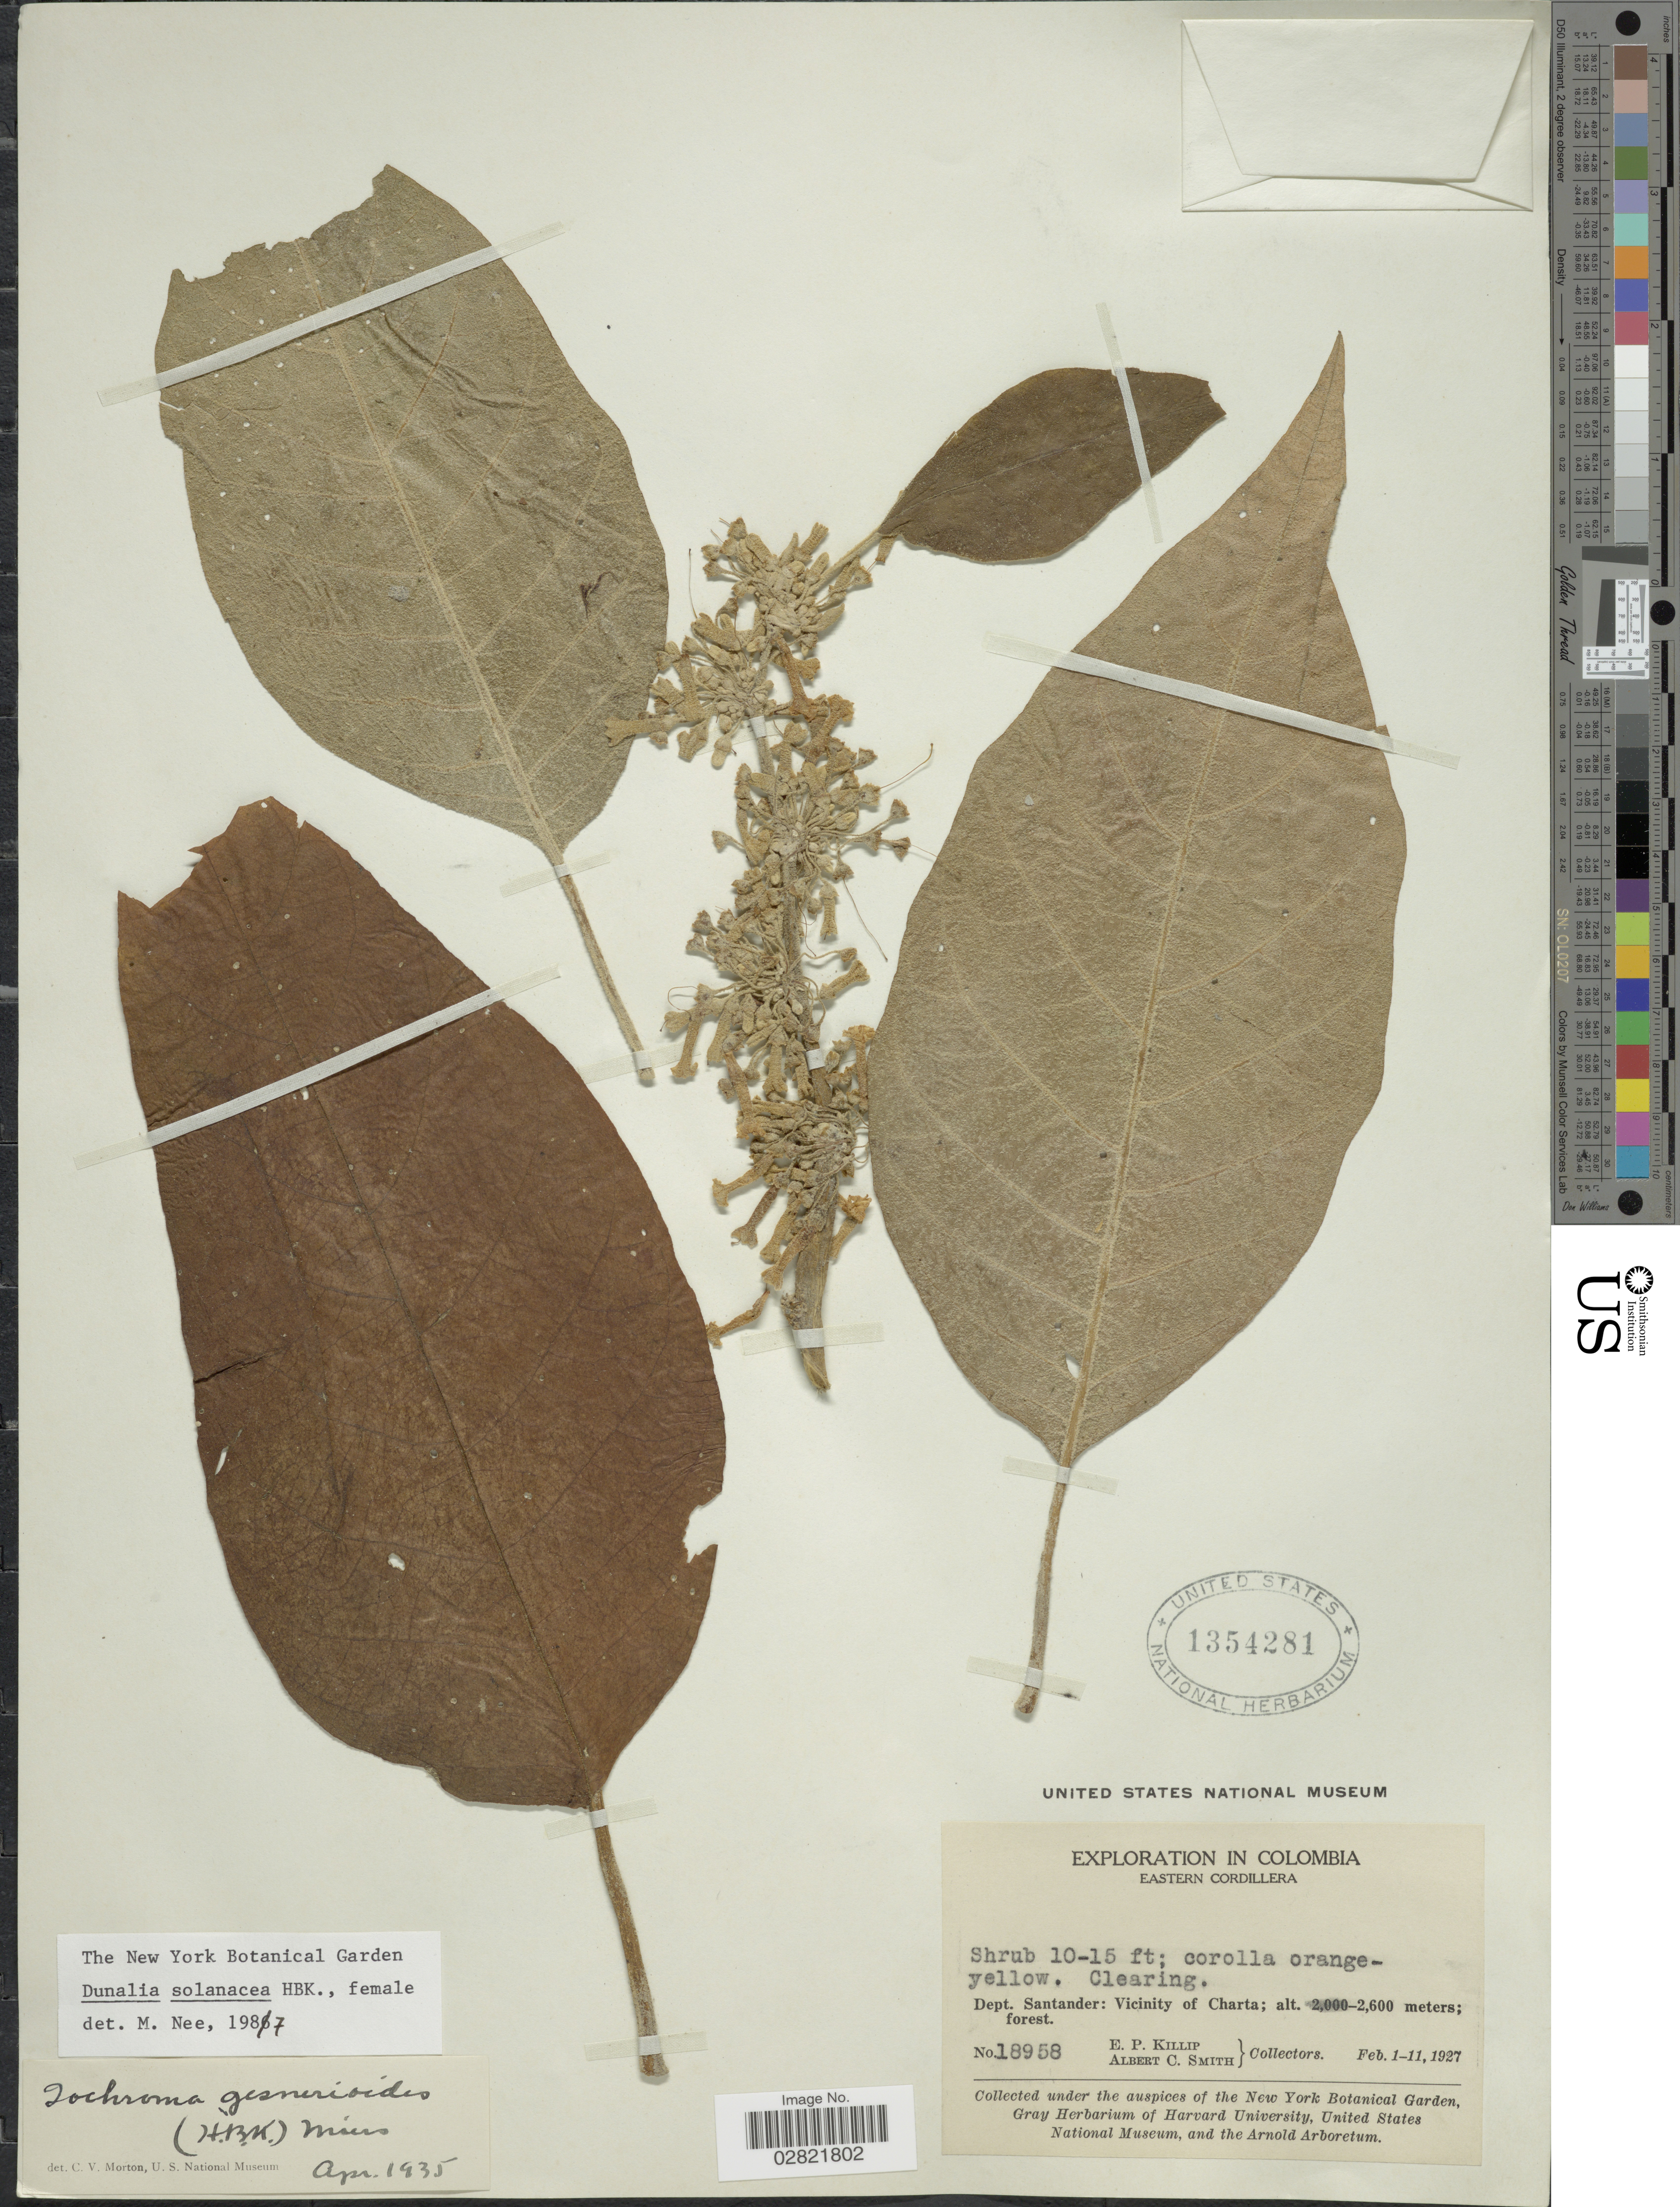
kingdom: Plantae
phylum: Tracheophyta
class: Magnoliopsida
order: Solanales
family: Solanaceae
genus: Dunalia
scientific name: Dunalia solanacea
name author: Kunth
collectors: E. P. Killip & A. C. Smith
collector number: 18958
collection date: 1927-02-01/1927-02-11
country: Colombia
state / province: Santander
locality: Eastern Cordillera, Dept. Santander: Vicinity of Charta.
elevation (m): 2600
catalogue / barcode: US 1354281